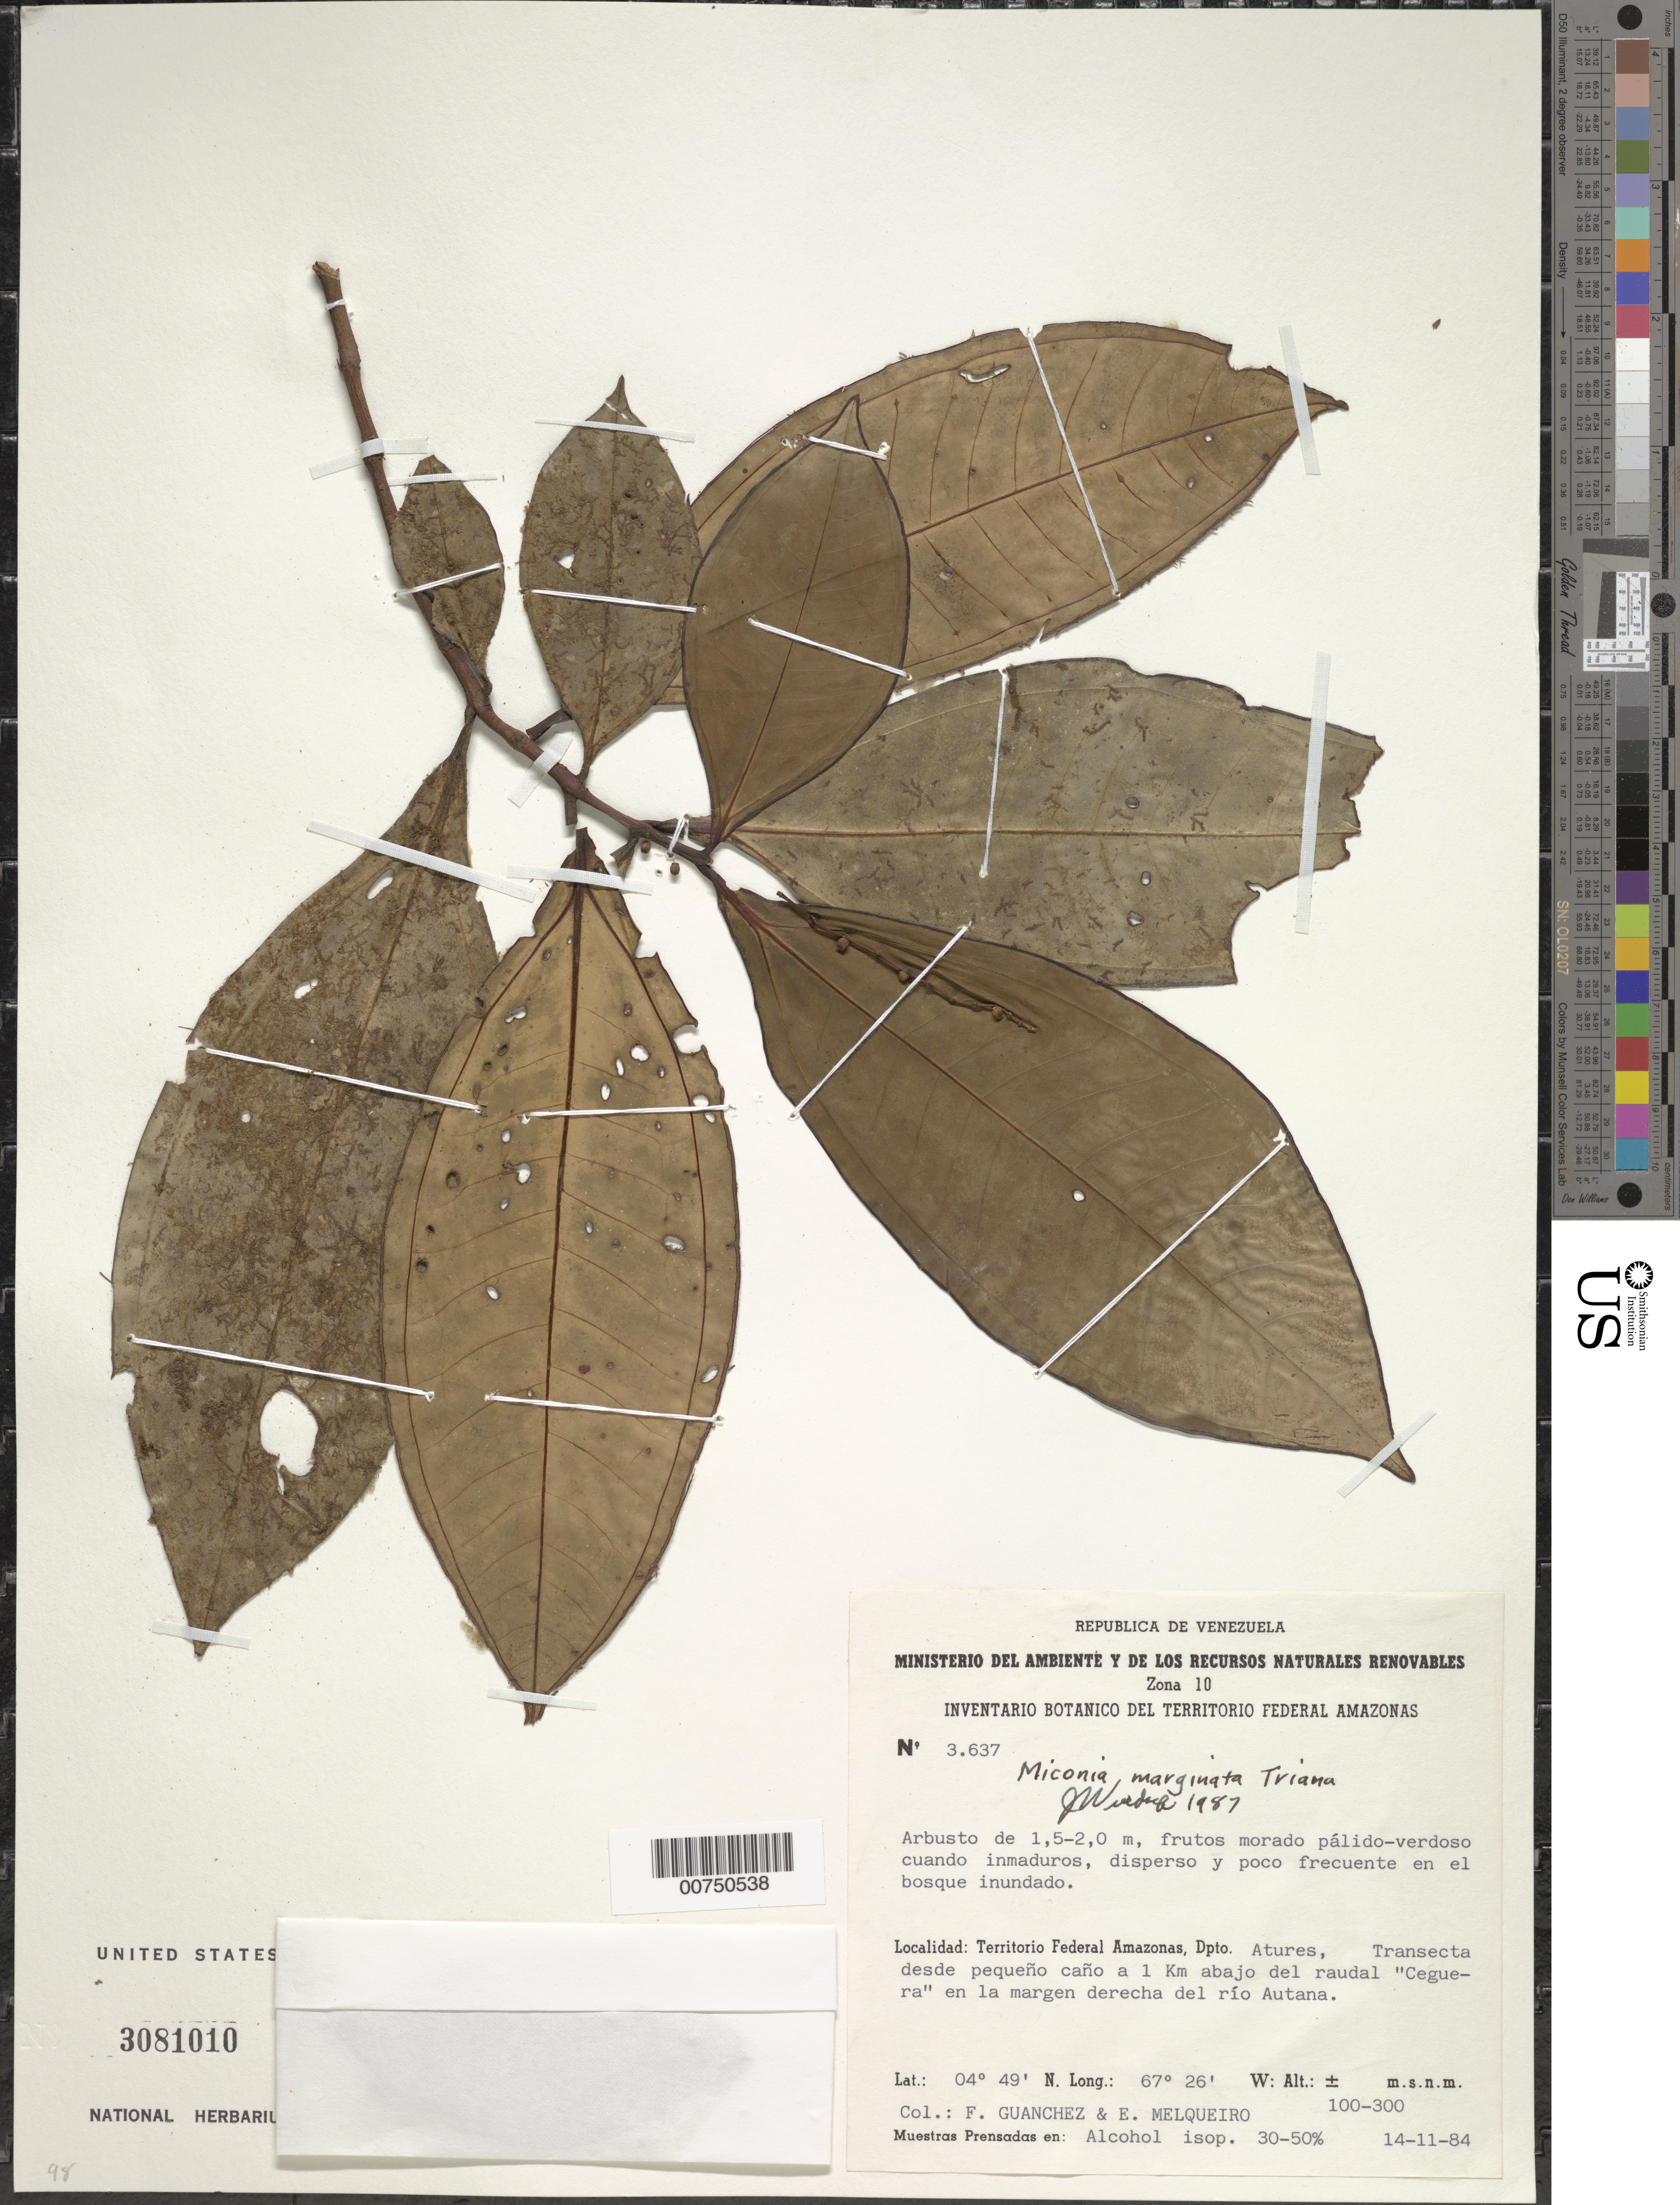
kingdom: Plantae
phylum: Tracheophyta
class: Magnoliopsida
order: Myrtales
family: Melastomataceae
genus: Miconia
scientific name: Miconia marginata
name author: Triana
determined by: Wurdack, John J., (US), US (UNITED STATES)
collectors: F. Guánchez M. & E. Melqueiro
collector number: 3637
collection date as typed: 14-Nov-84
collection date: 1984-11-14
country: Venezuela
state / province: Amazonas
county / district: Atures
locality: Río Autana, en la margen derecha, transecto desde pequeno cano a 1 km abajo del raudal "Ceguera"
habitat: Bosque inundado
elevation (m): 100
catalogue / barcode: US 3081010